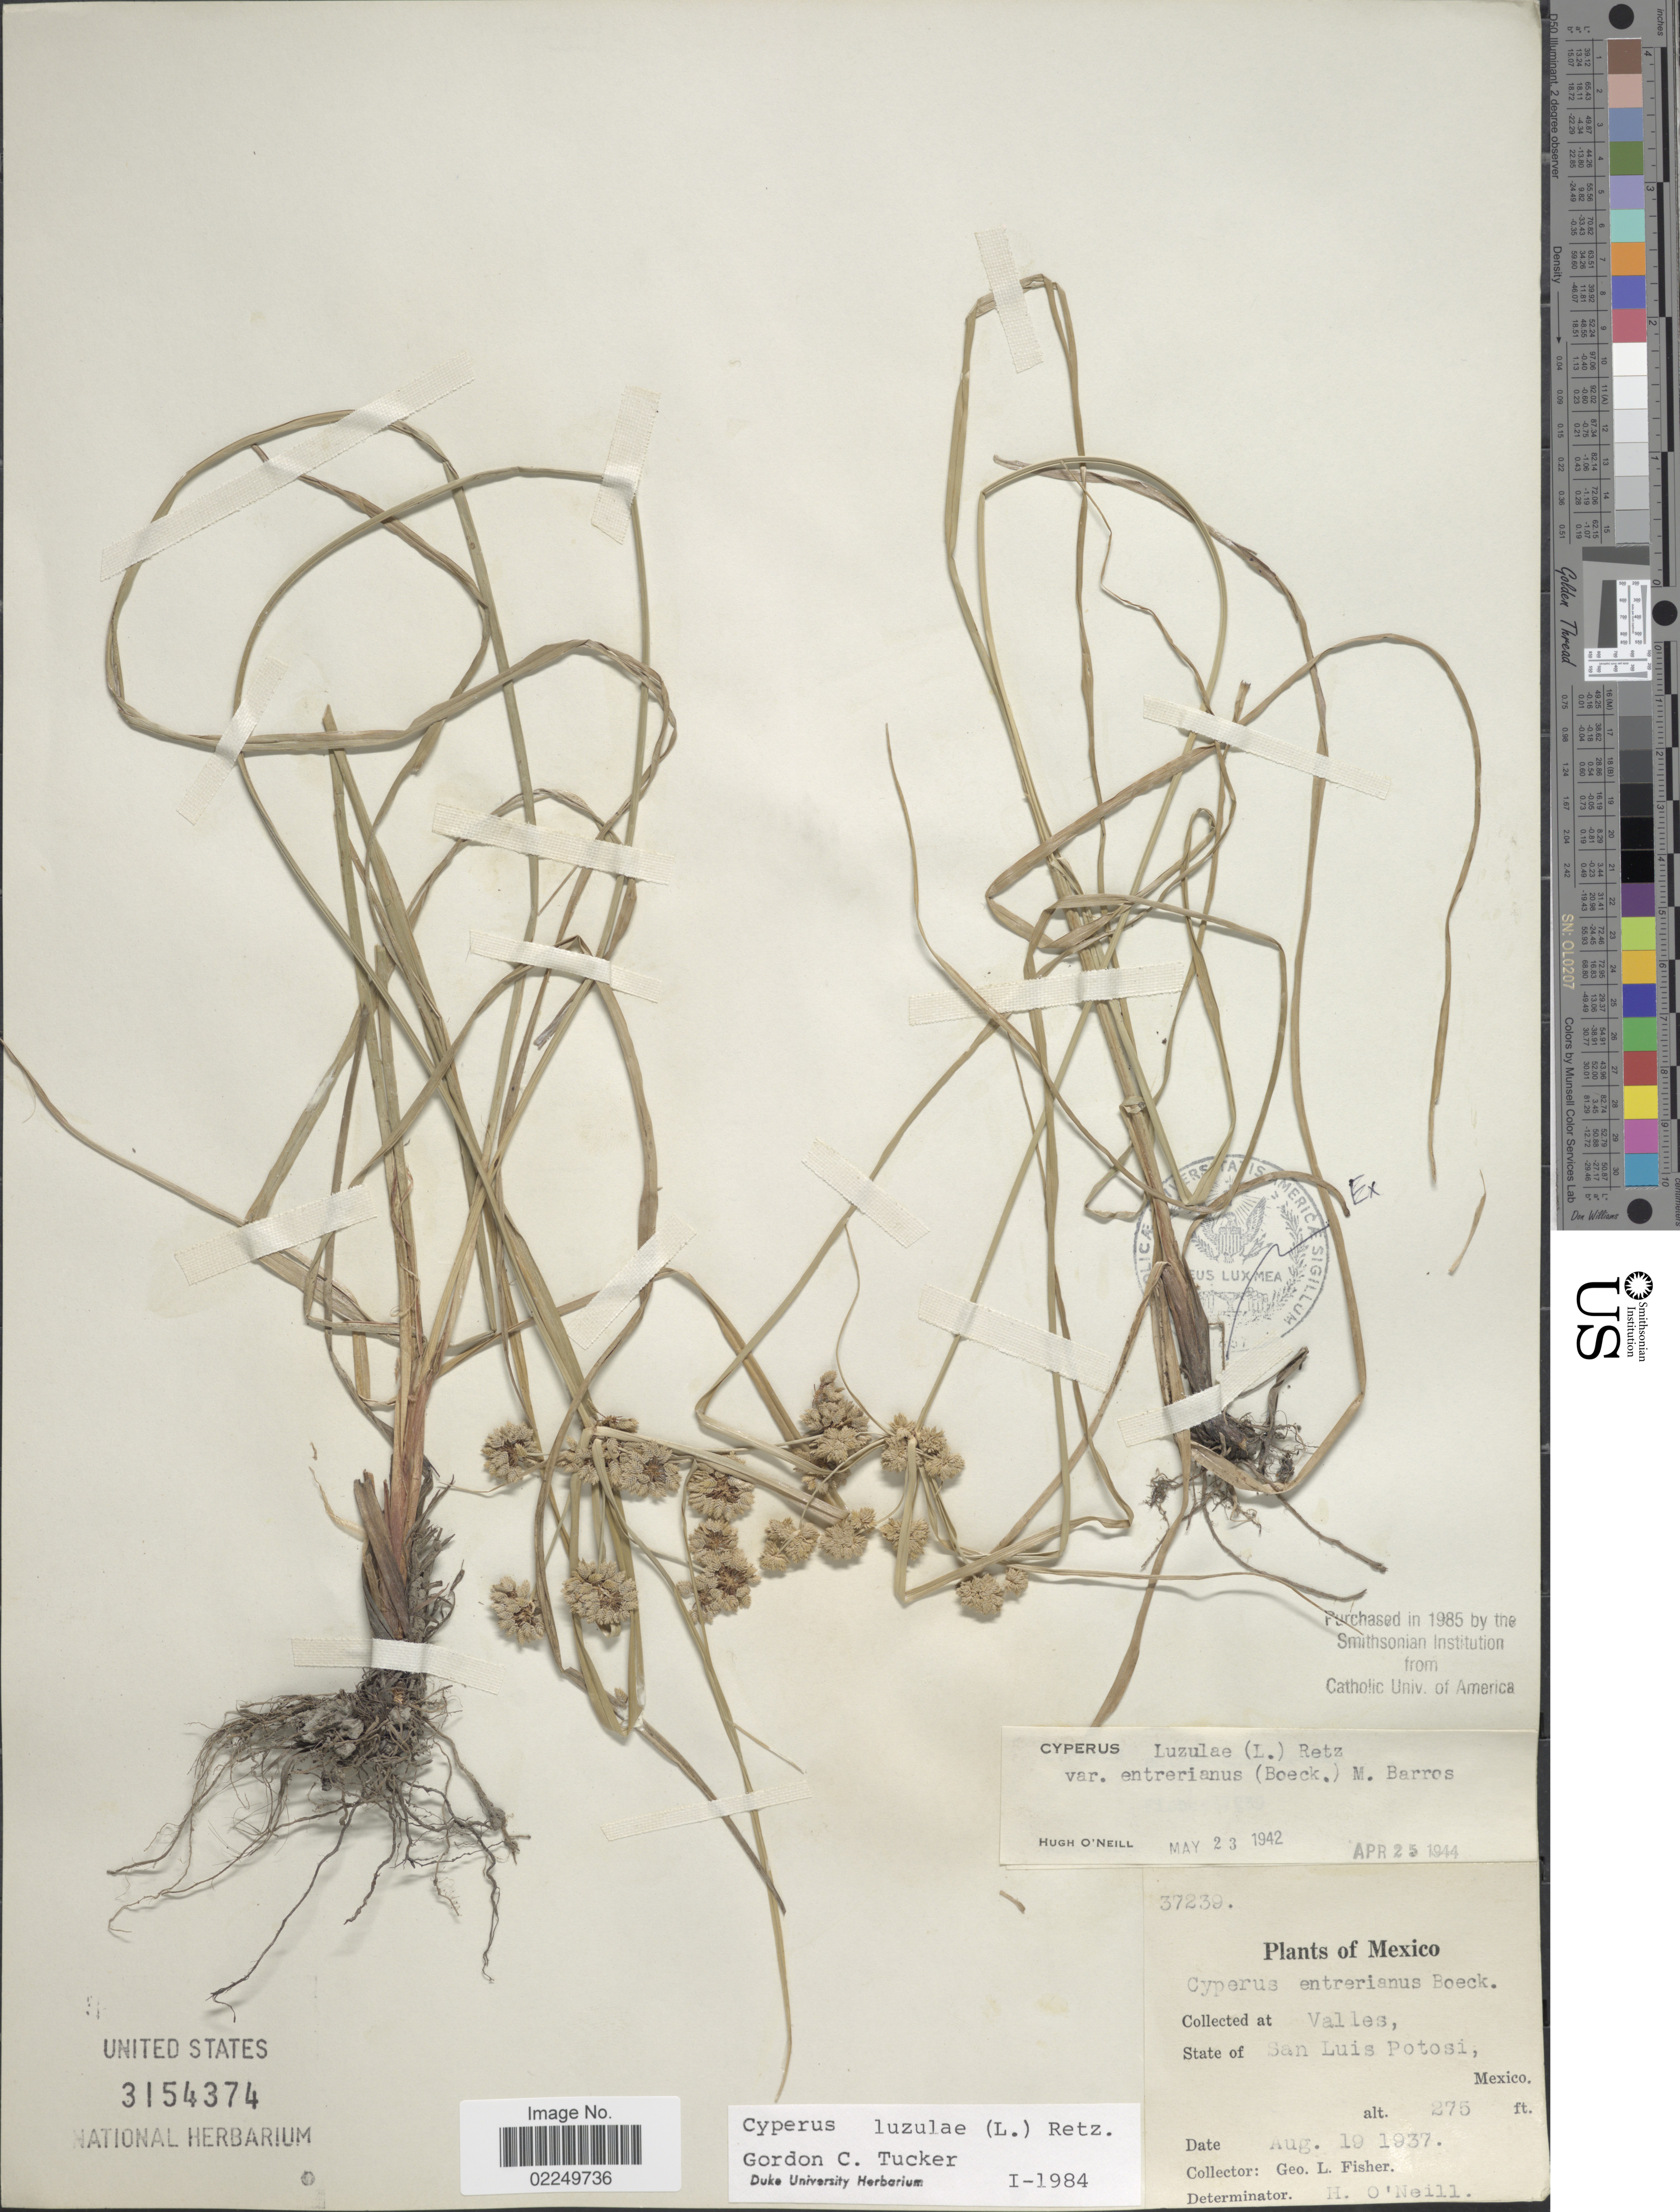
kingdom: Plantae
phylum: Tracheophyta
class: Liliopsida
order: Poales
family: Cyperaceae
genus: Cyperus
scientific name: Cyperus luzulae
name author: (L.) Rottb. ex Retz.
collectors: G. L. Fisher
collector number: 37239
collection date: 1937-08-10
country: Mexico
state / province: San Luis Potosí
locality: Valles, State of San Luis Potosi, Mexico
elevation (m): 84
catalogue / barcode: US 3154374